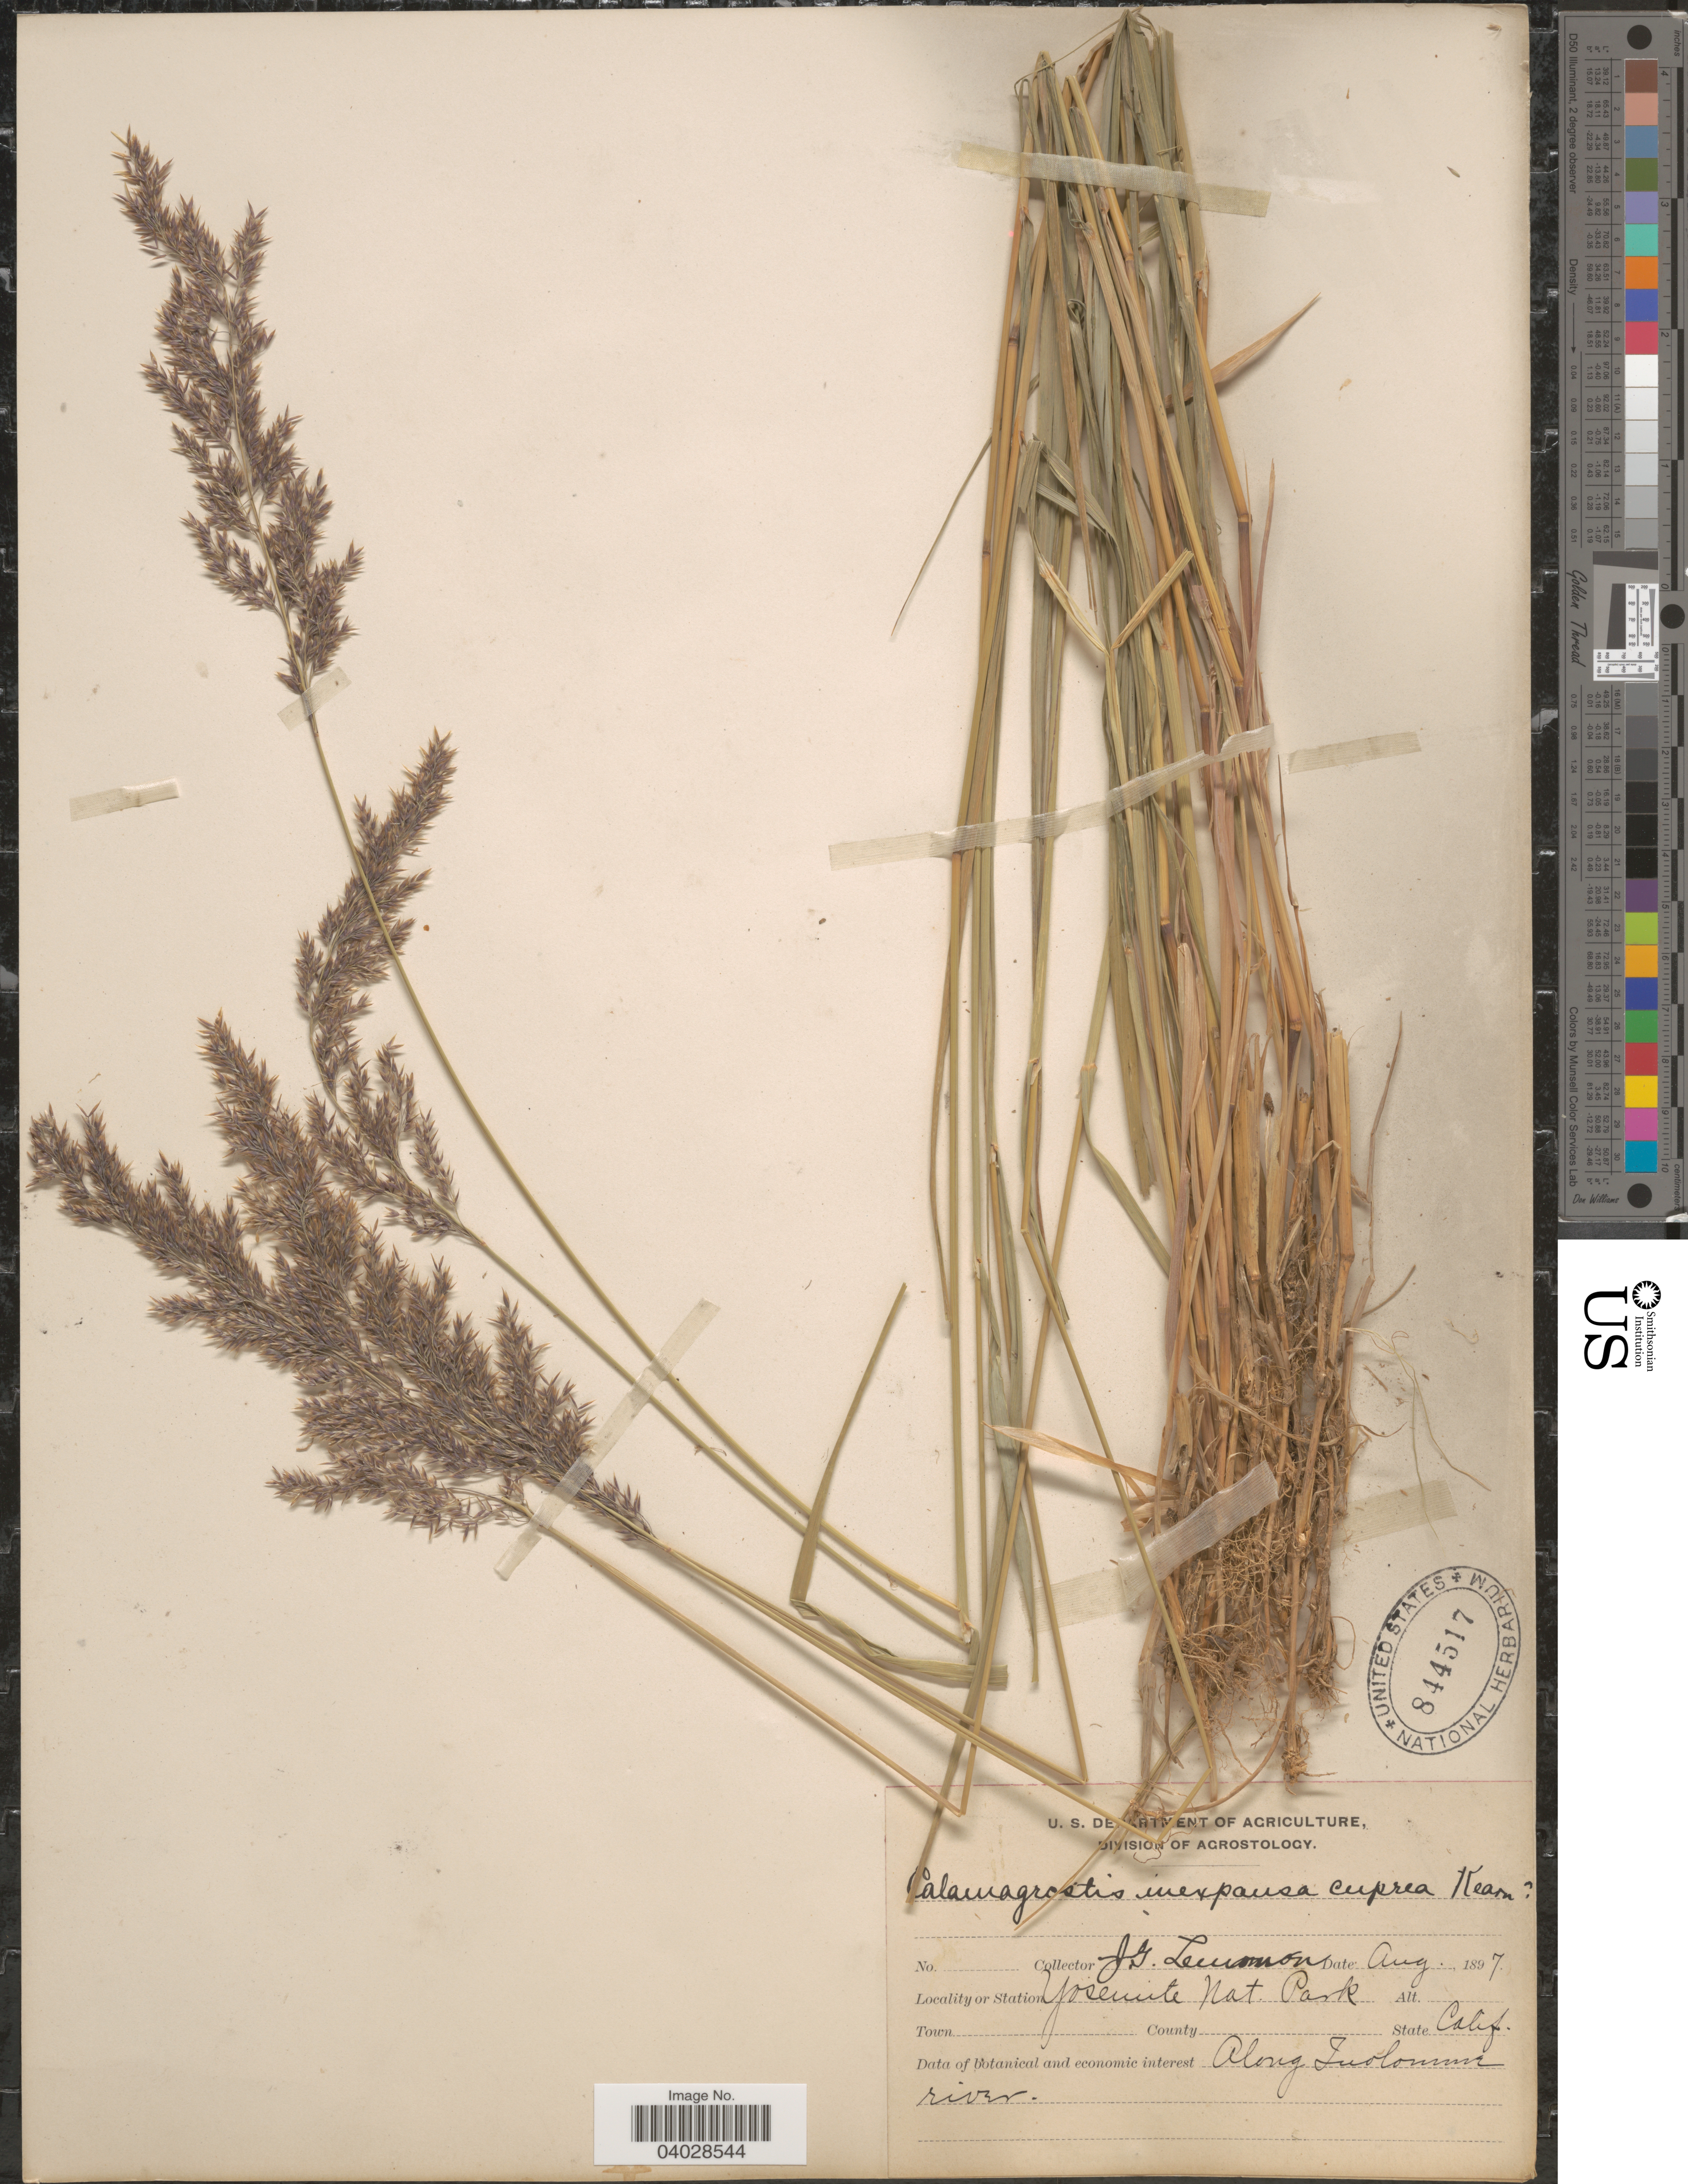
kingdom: Plantae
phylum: Tracheophyta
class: Liliopsida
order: Poales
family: Poaceae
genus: Calamagrostis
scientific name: Calamagrostis canadensis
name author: (Michx.) P. Beauv.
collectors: J. Lemmon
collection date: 1897-08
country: United States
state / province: California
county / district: Tuolumne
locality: Yosemite Nat. Park. Along Tuolumne river.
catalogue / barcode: US 844517